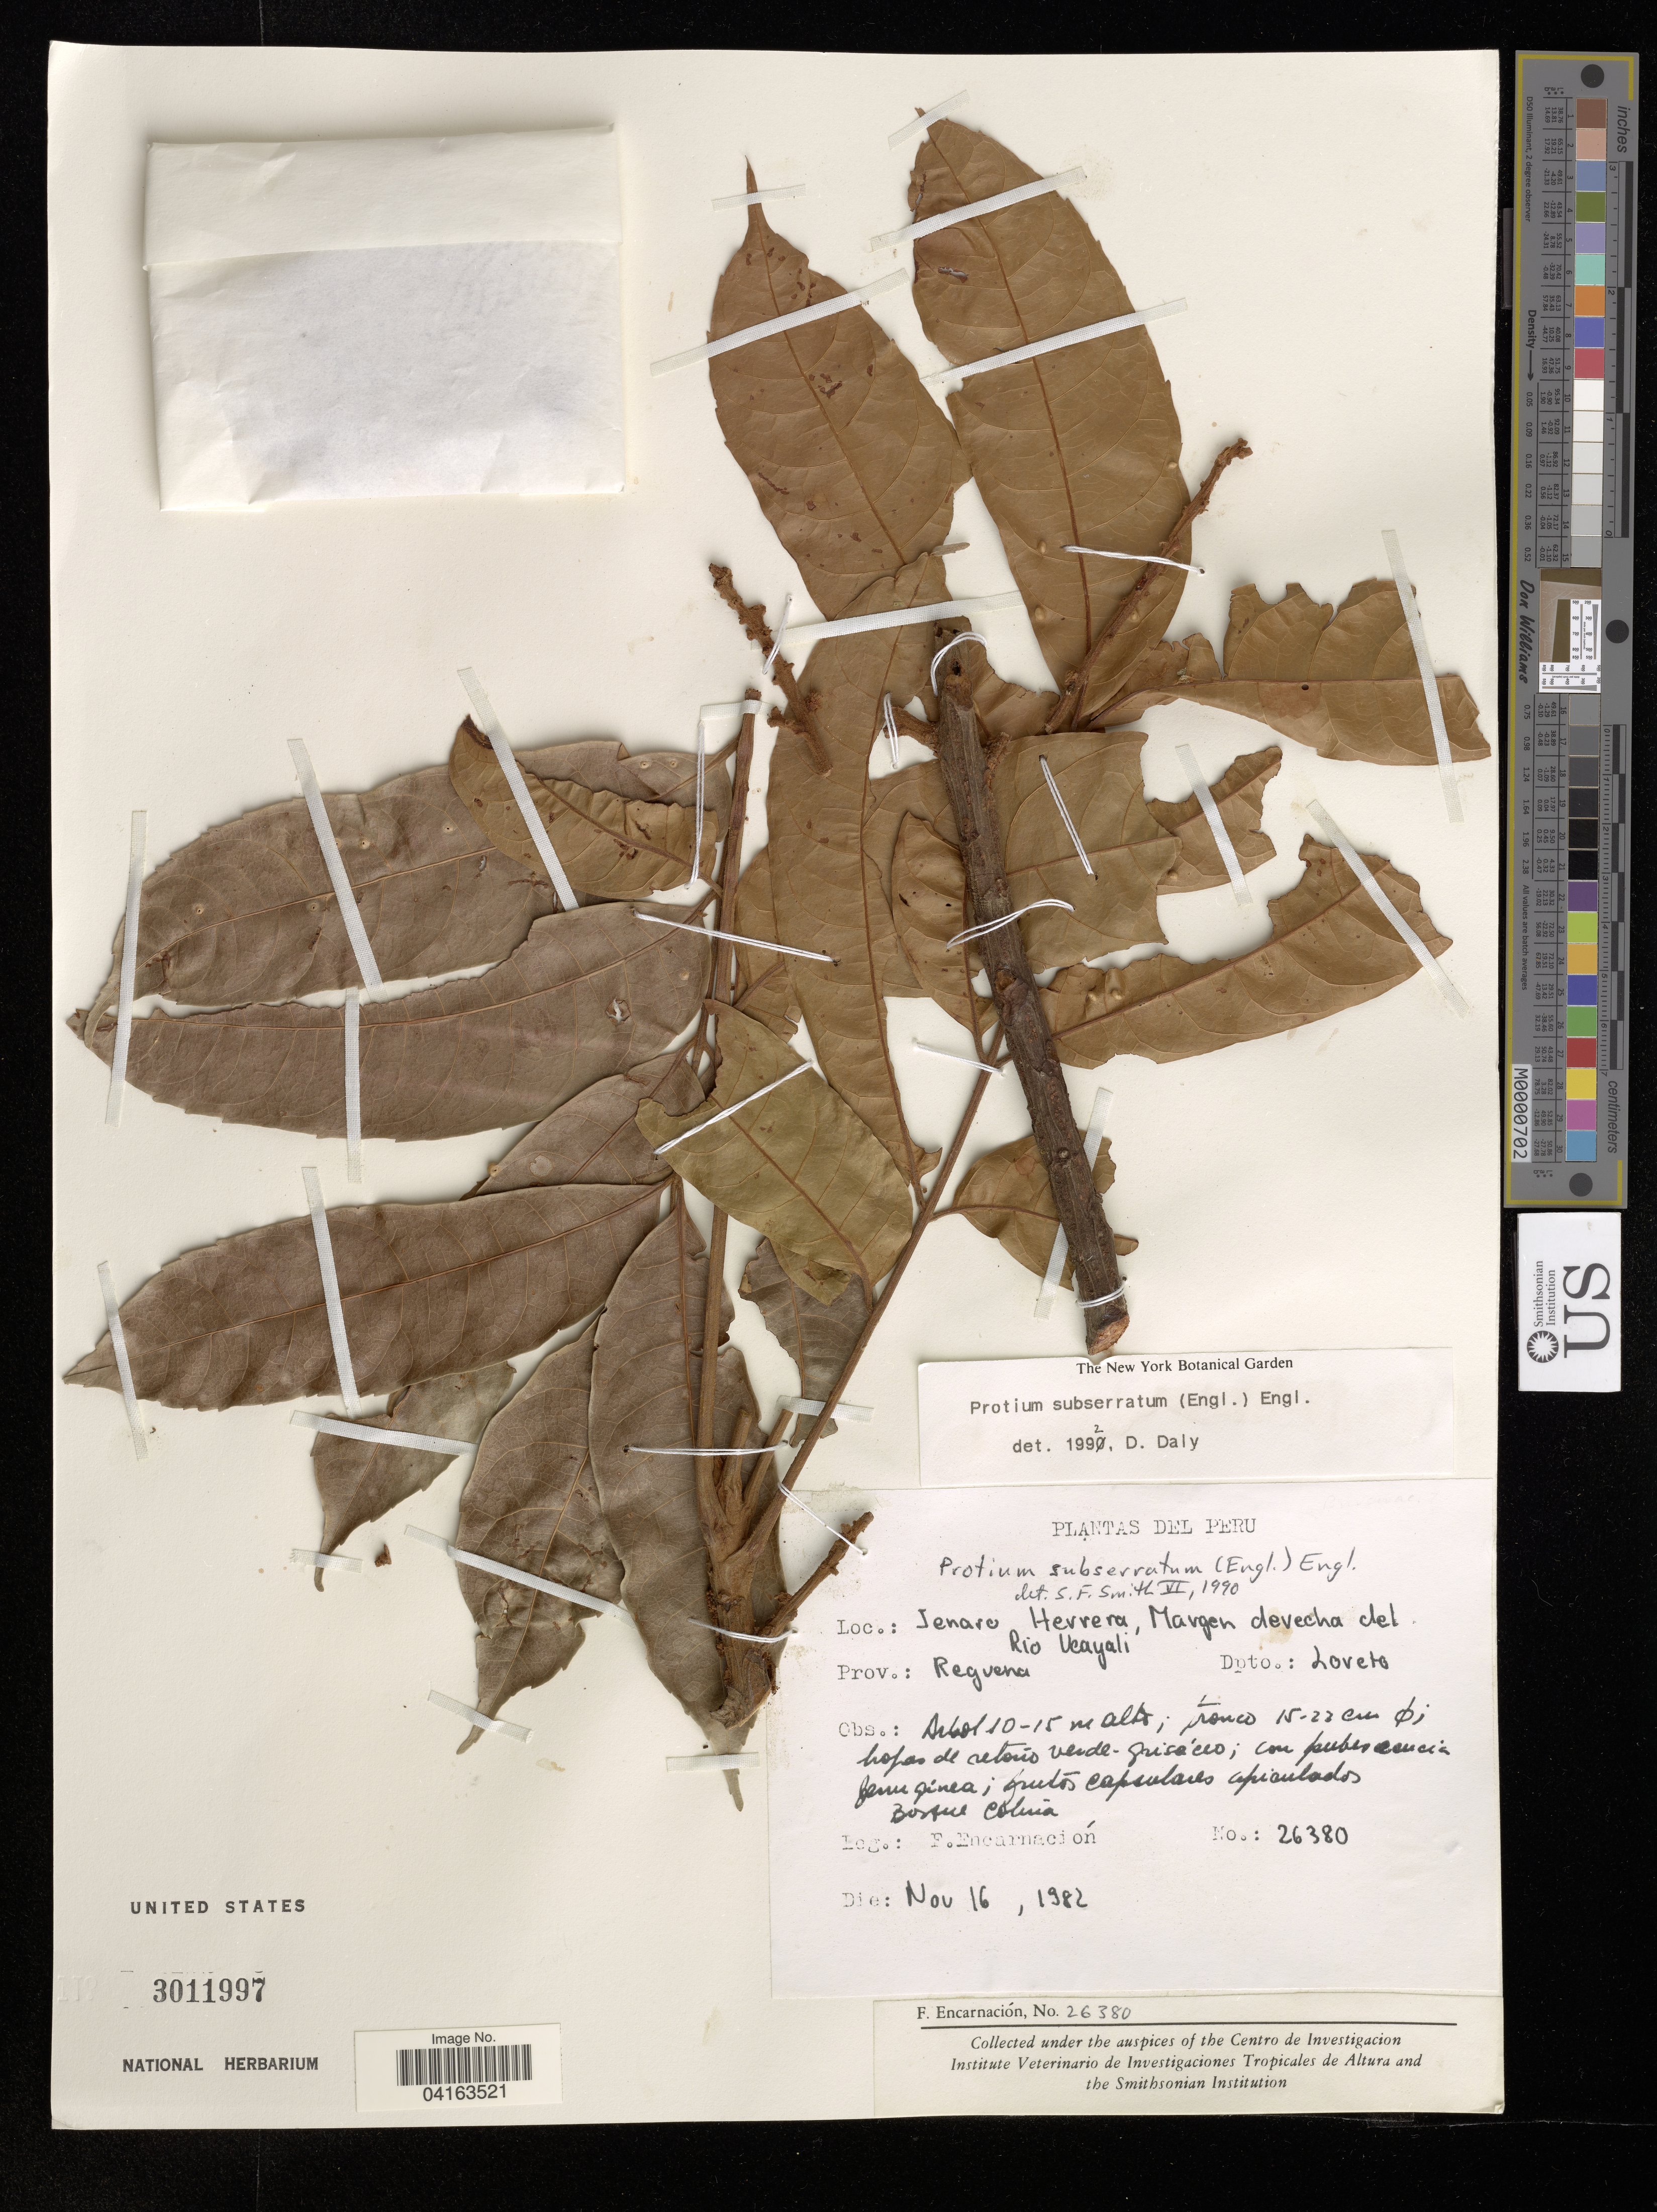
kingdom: Plantae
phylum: Tracheophyta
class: Magnoliopsida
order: Sapindales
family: Burseraceae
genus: Protium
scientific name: Protium subserratum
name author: (Engl.) Engl.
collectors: F. Encarnación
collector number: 26380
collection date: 1982-11-16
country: Peru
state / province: Loreto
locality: Jenaro Herrera, Margen derecha del Rio Ucayali. Prov.: Requena.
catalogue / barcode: US 3011997